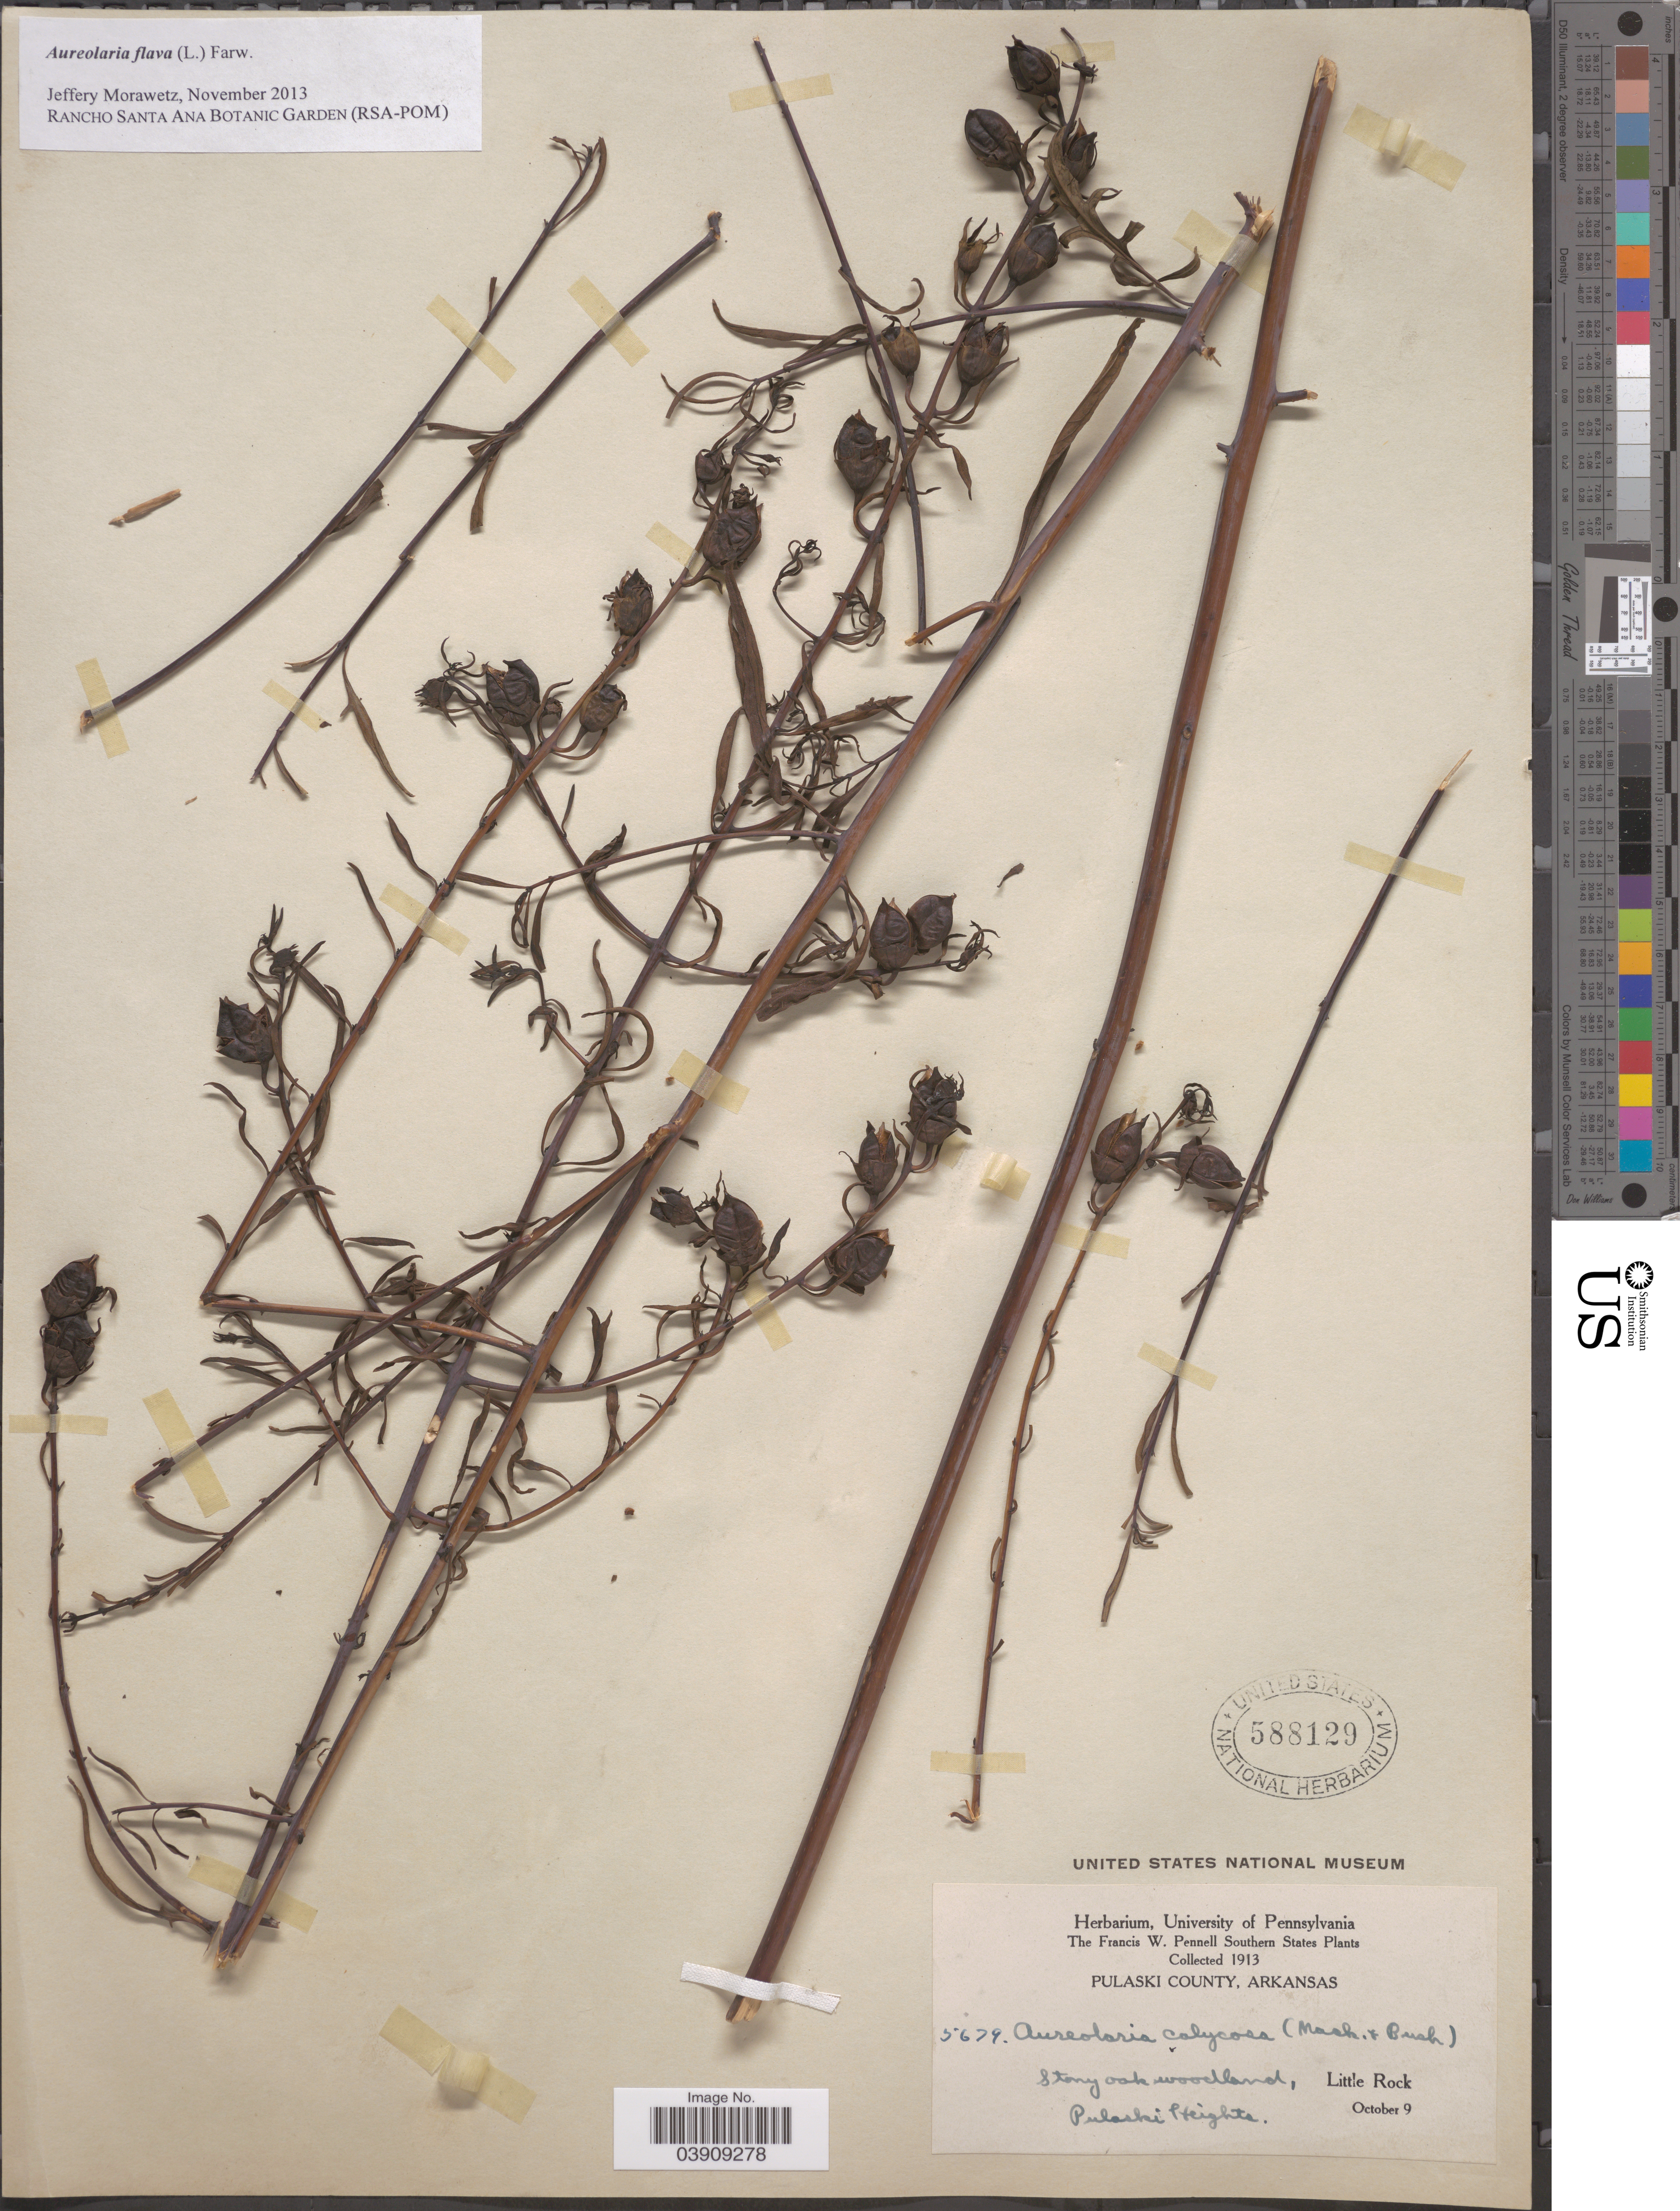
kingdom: Plantae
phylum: Tracheophyta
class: Magnoliopsida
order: Lamiales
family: Orobanchaceae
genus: Aureolaria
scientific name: Aureolaria flava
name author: (L.) Farw.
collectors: F. W. Pennell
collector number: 5679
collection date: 1913-10-09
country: United States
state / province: Arkansas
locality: Southern States. Pulaski County. Little Rock. Pulaski Heights.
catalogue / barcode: US 588129